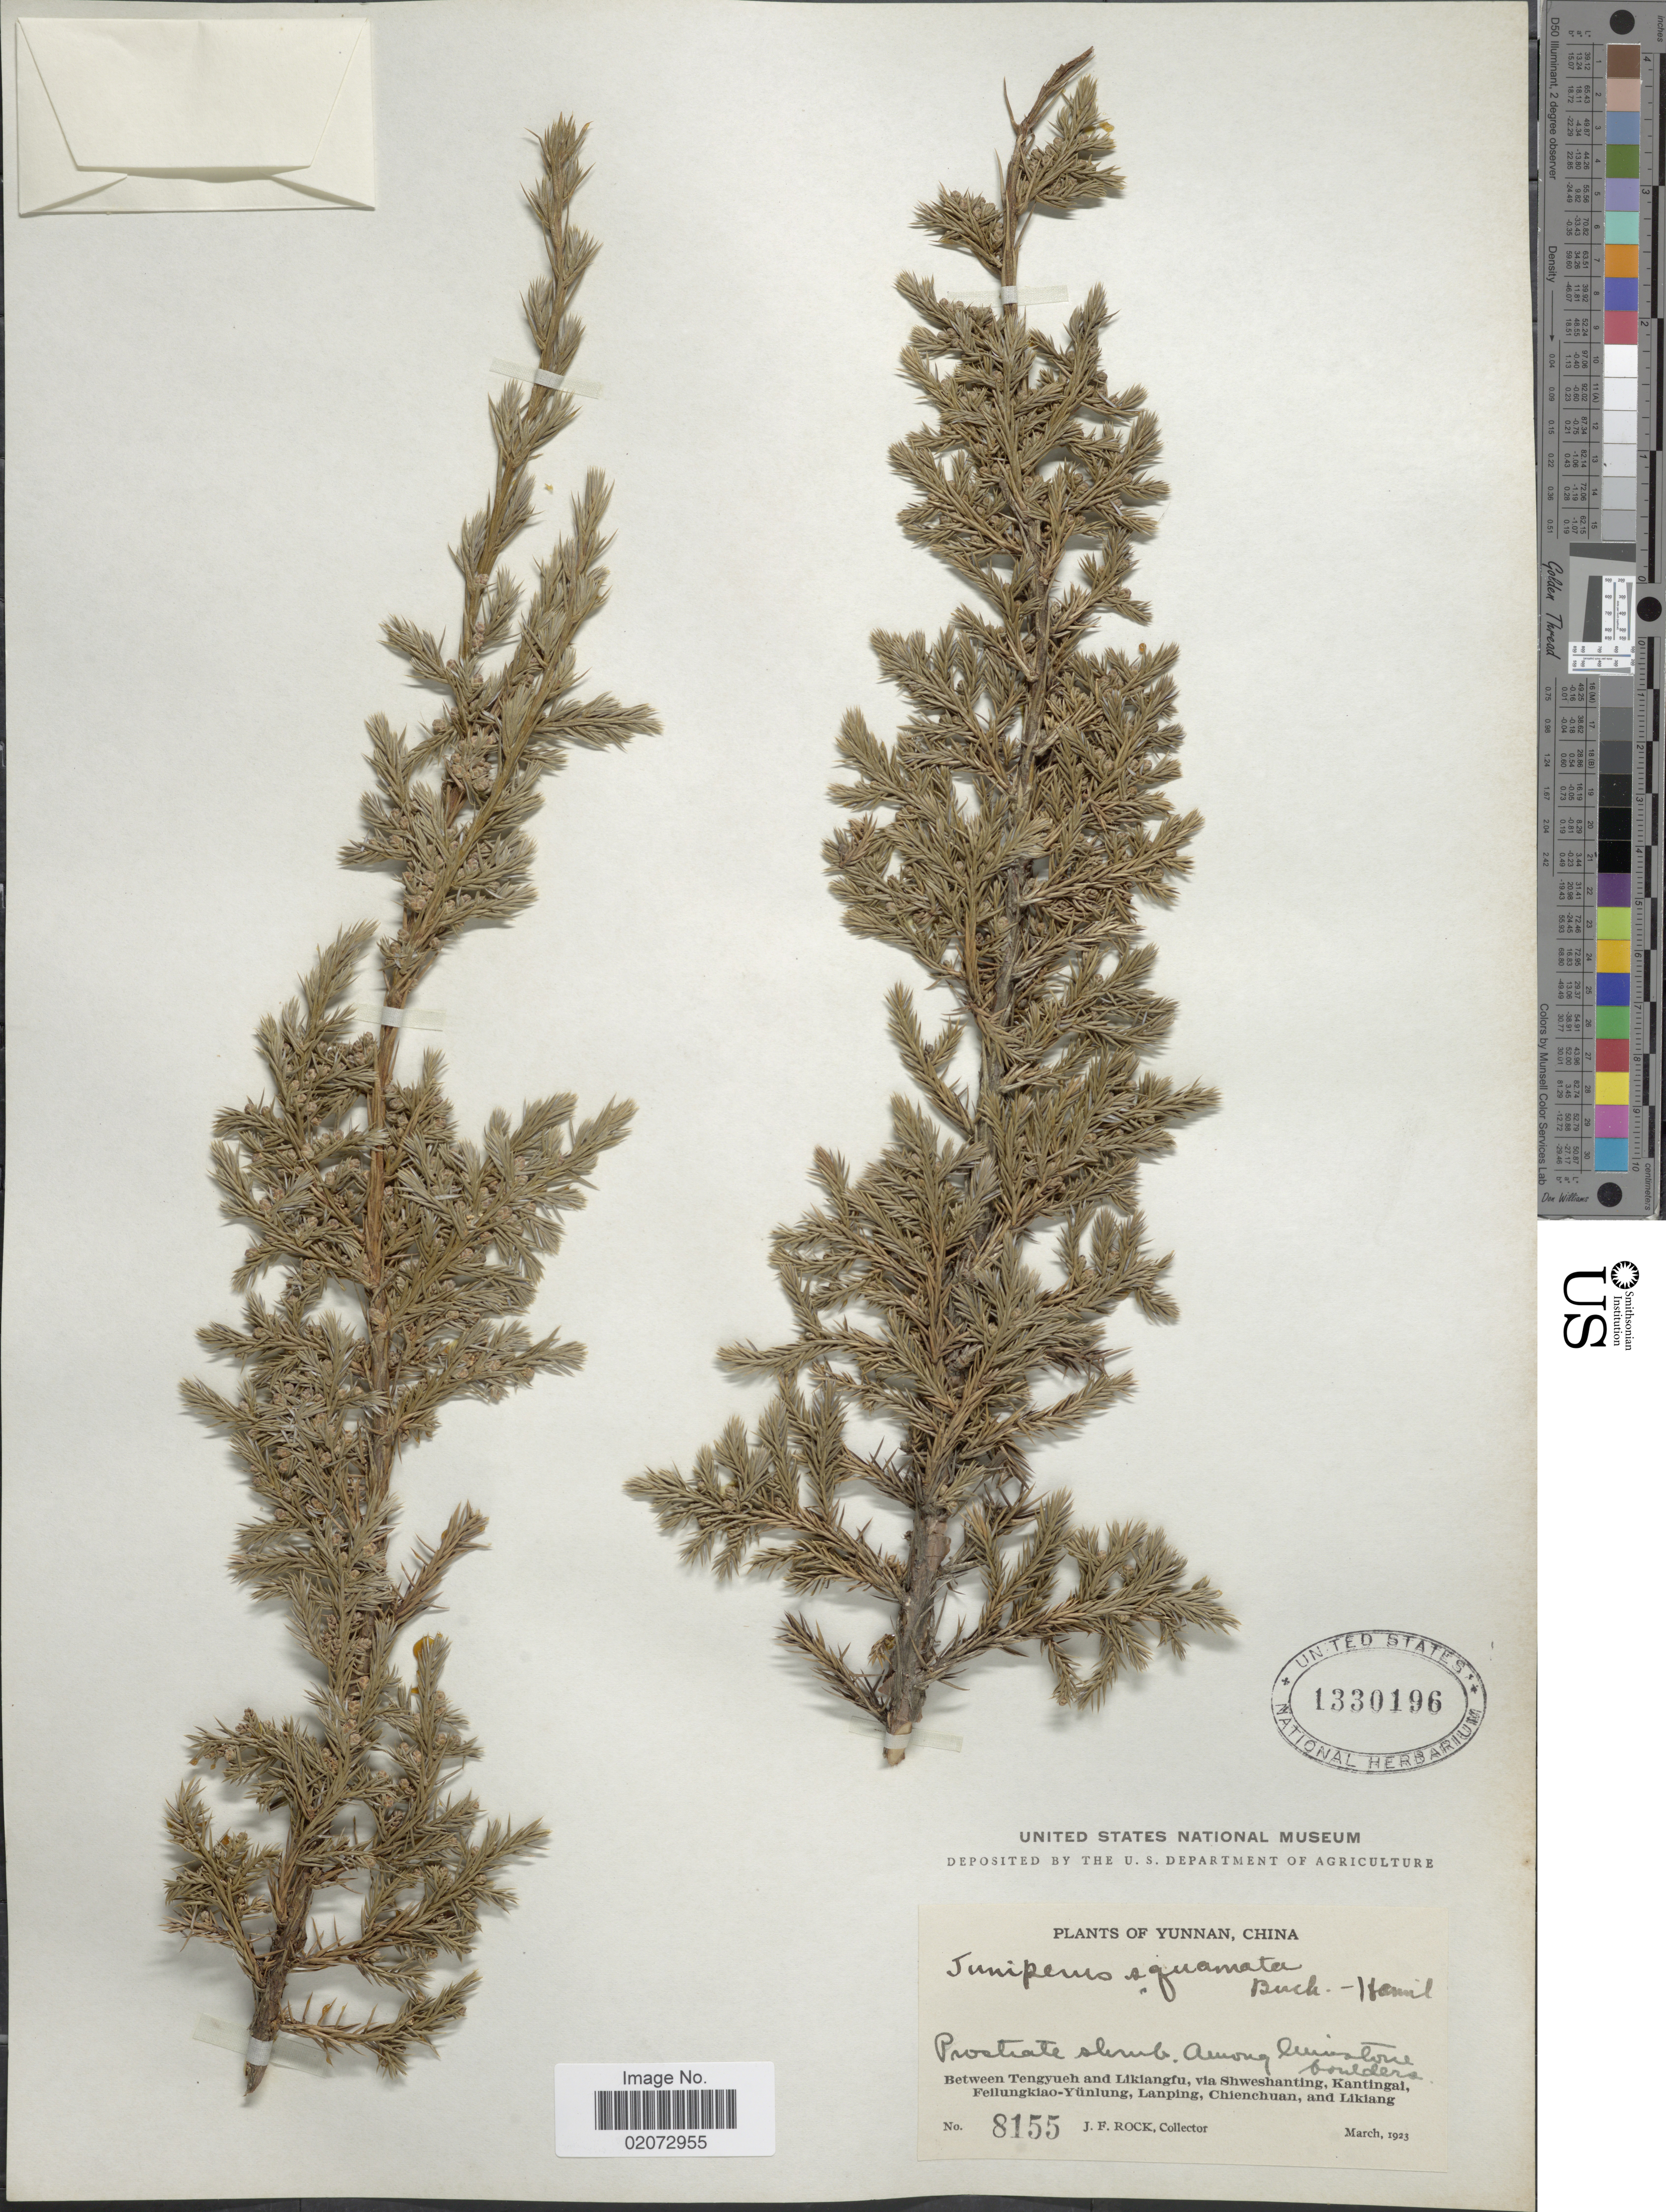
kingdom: Plantae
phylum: Tracheophyta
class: Pinopsida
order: Pinales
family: Cupressaceae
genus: Juniperus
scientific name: Juniperus squamata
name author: Buch.-Ham. ex D. Don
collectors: J. Rock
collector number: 8155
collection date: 1923-03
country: China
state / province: Yunnan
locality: Yunnan, China. Between Tengyueh and Likiangfu, via shweshanting, Kantingal, Fellungkiao-Yunlung, Lanping, Chienchuan, and Likiang.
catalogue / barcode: US 1330196